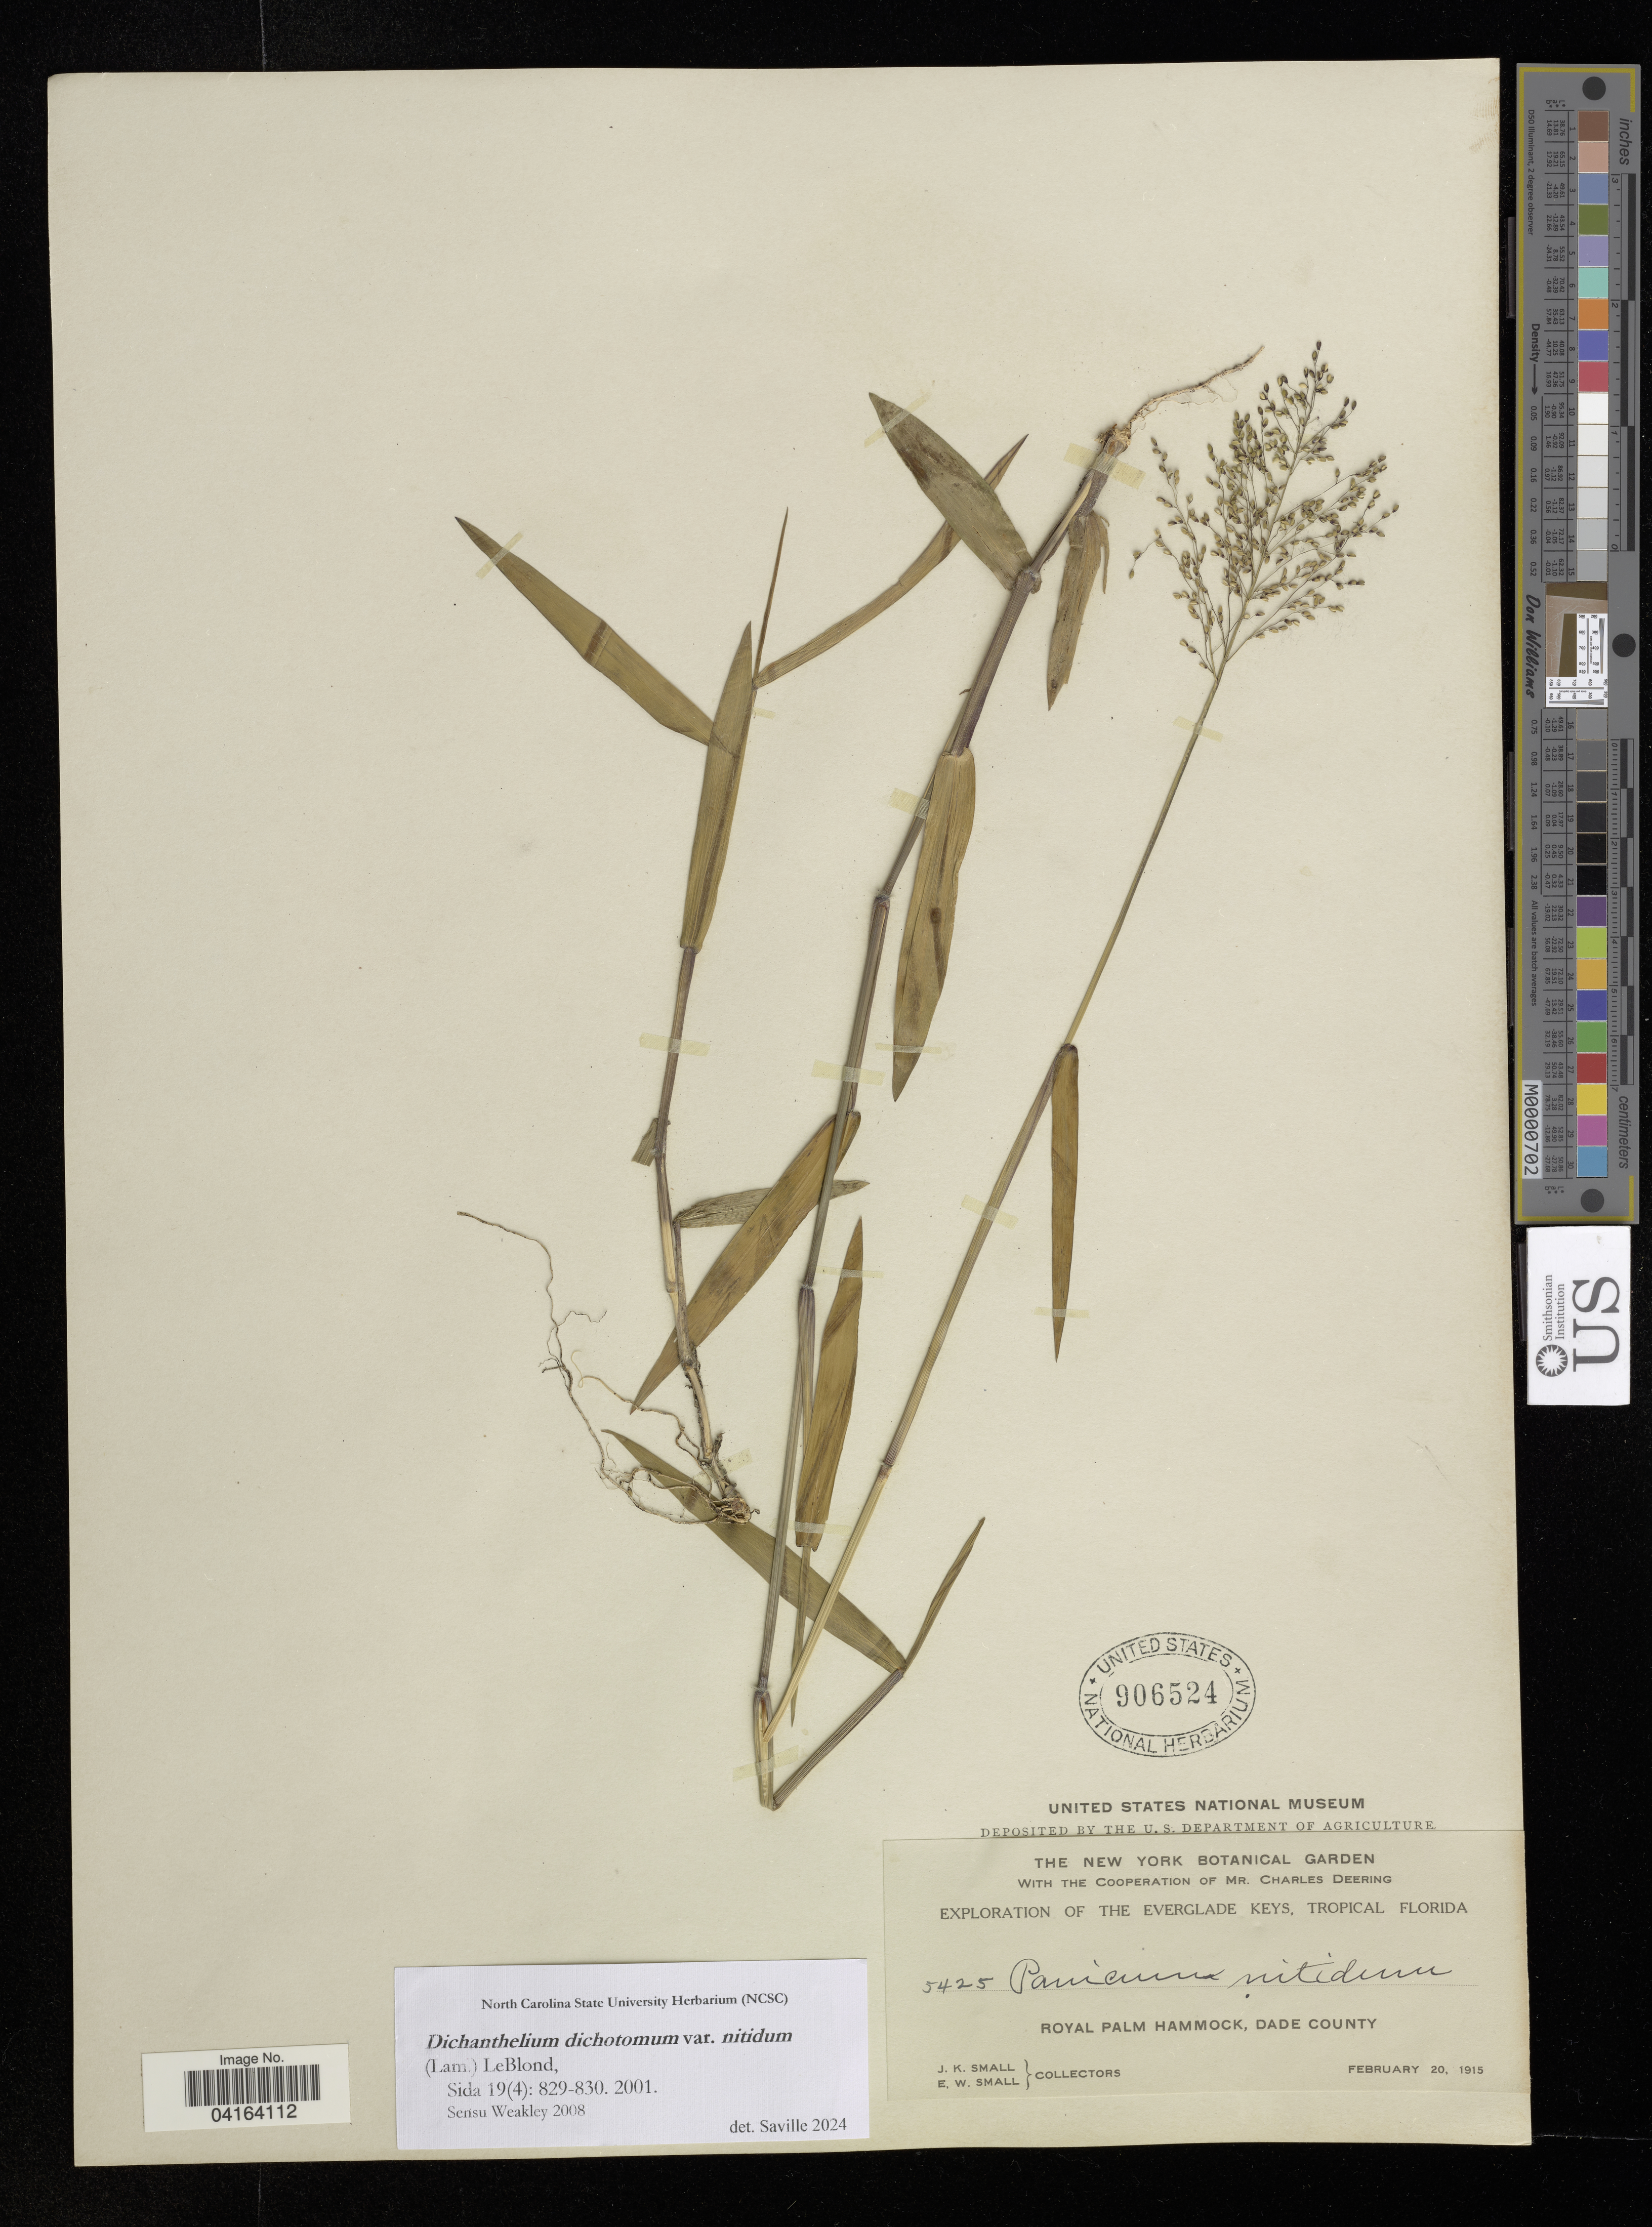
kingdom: Plantae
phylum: Tracheophyta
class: Liliopsida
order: Poales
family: Poaceae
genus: Dichanthelium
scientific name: Dichanthelium dichotomum var. nitidum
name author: (Scribn.) Kerguélen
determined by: Saville, A. C., (NCSC), North Carolina State University (UNITED STATES)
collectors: J. K. Small & E. W. Small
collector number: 5425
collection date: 1915-02-20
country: United States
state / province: Florida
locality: Royal Palm Hammock, Dade County.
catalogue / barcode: US 906524